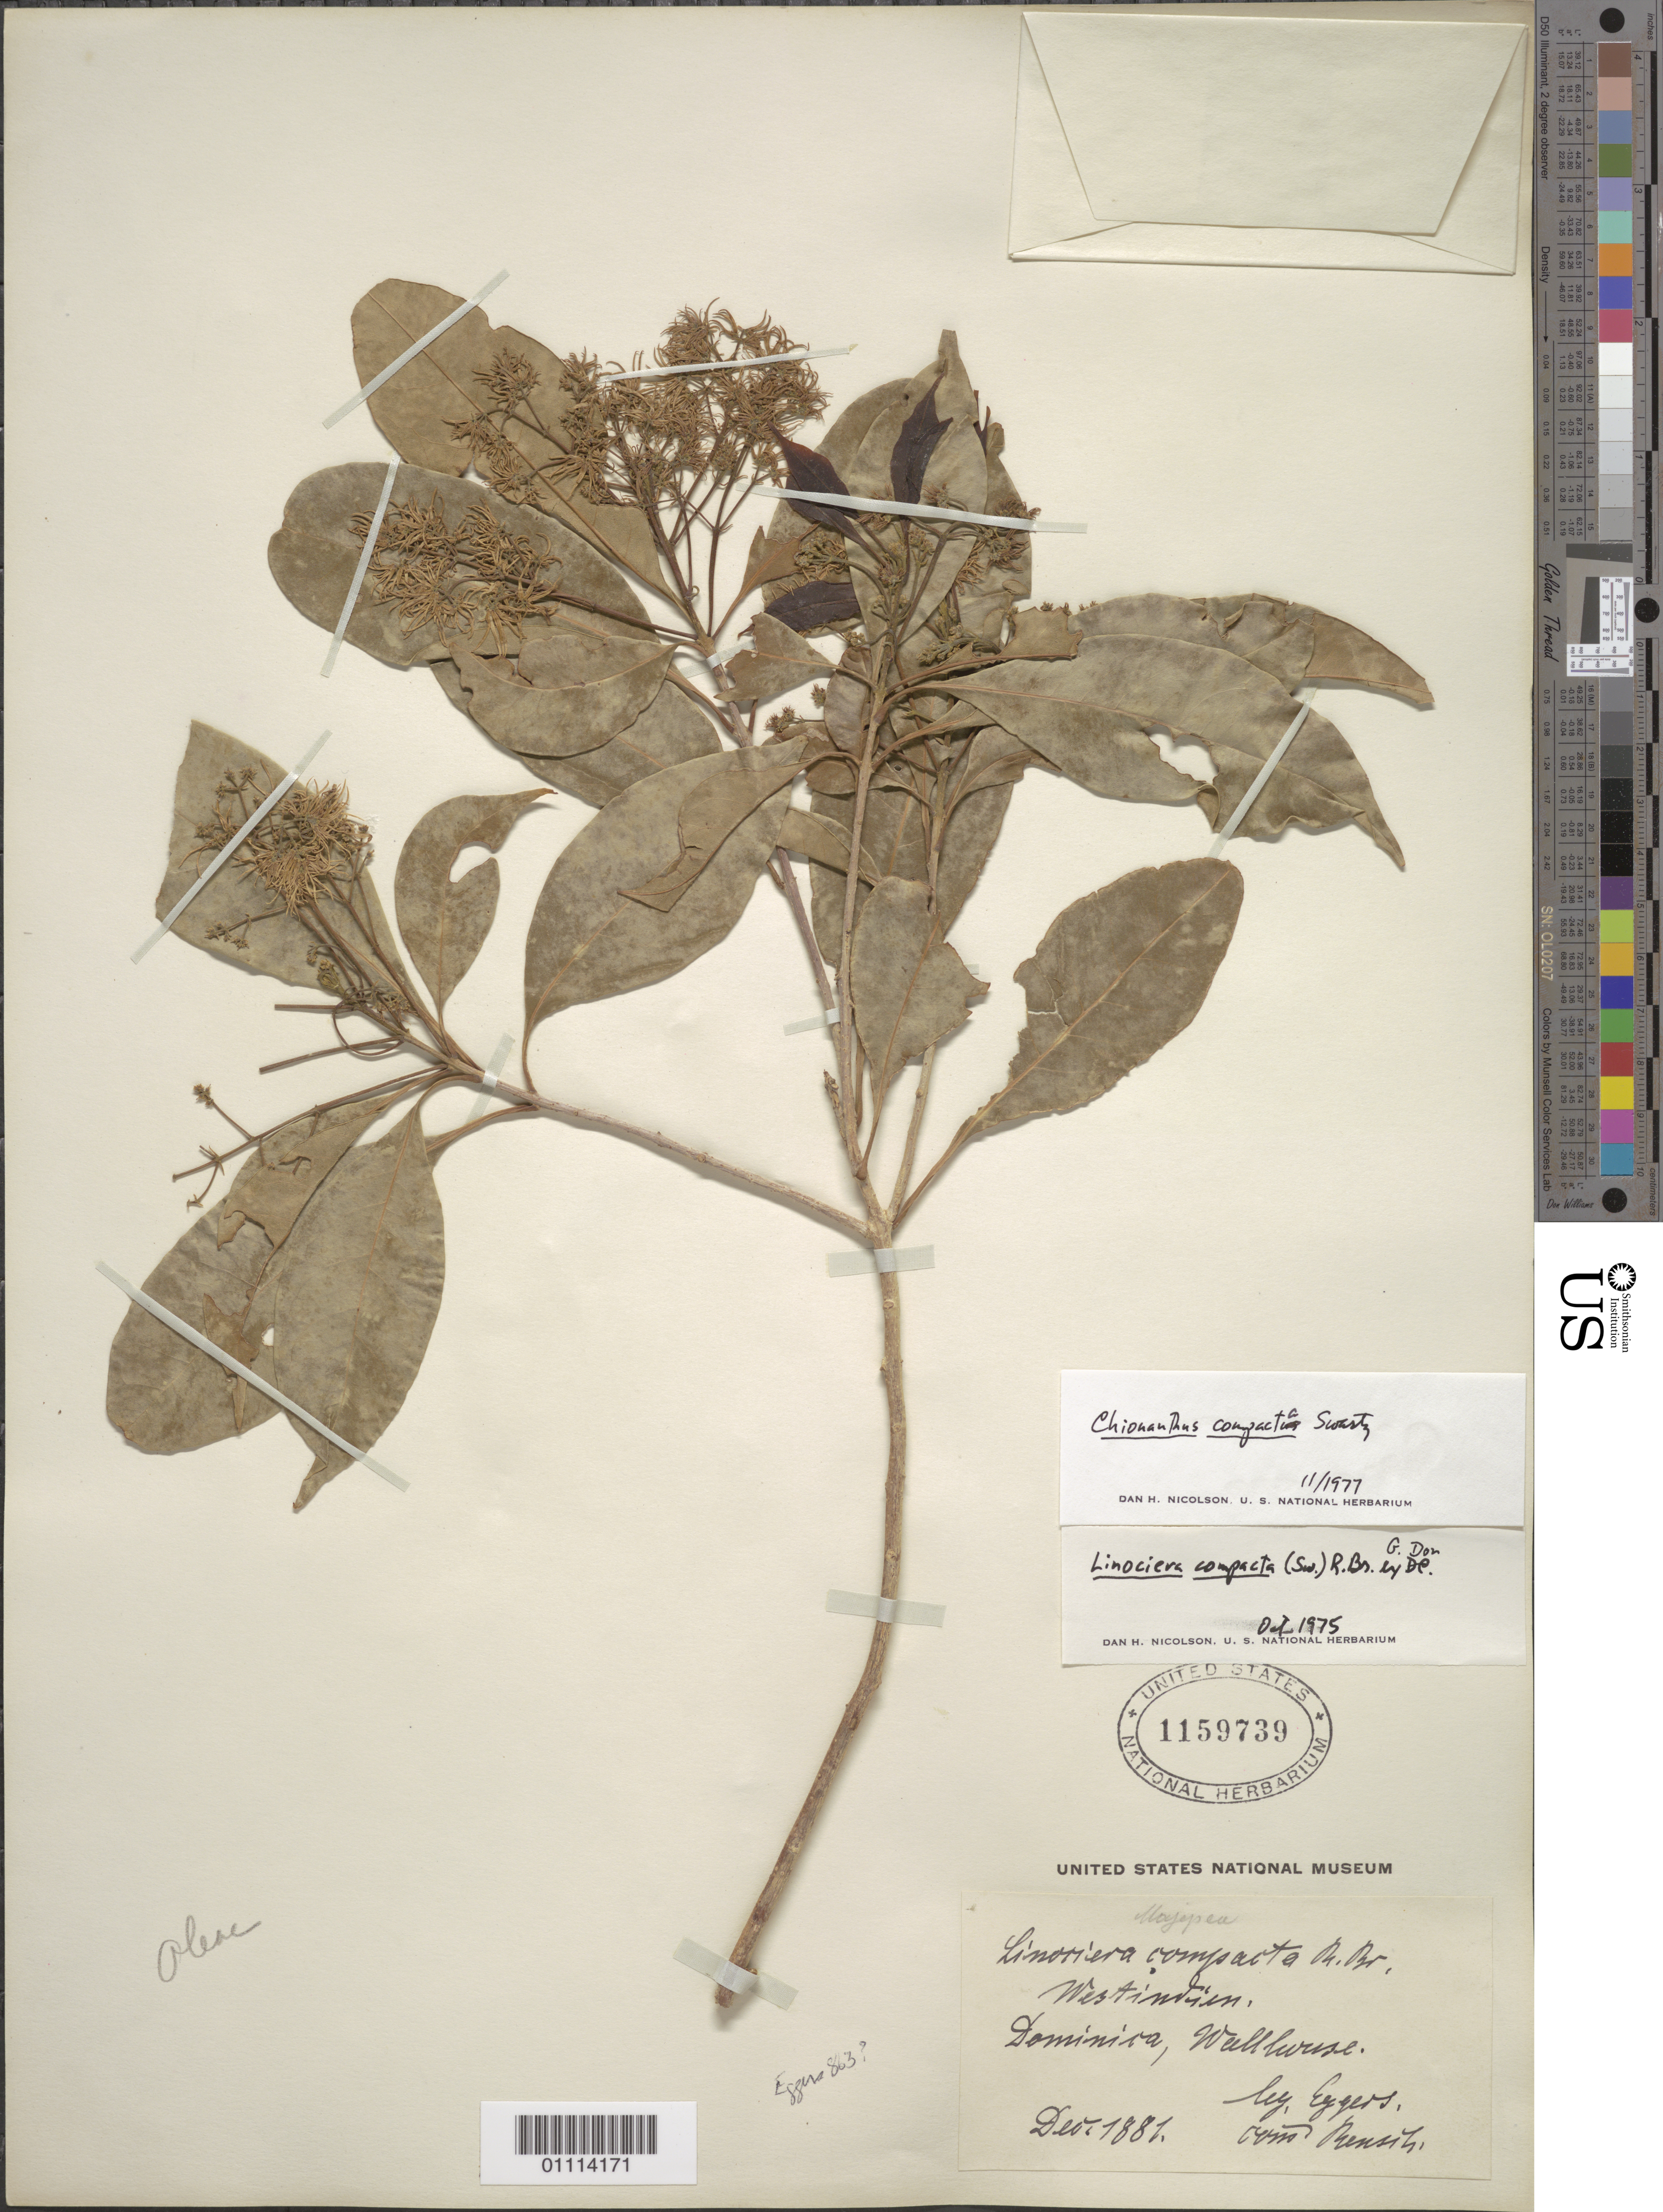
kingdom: Plantae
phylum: Tracheophyta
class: Magnoliopsida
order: Lamiales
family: Oleaceae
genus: Chionanthus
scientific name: Chionanthus compactus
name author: Sw.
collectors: H. F. A. von Eggers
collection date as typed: Dec 1881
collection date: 1881-12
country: Dominica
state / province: St. George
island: Dominica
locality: Dominica, Wallhouse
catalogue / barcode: US 1159739